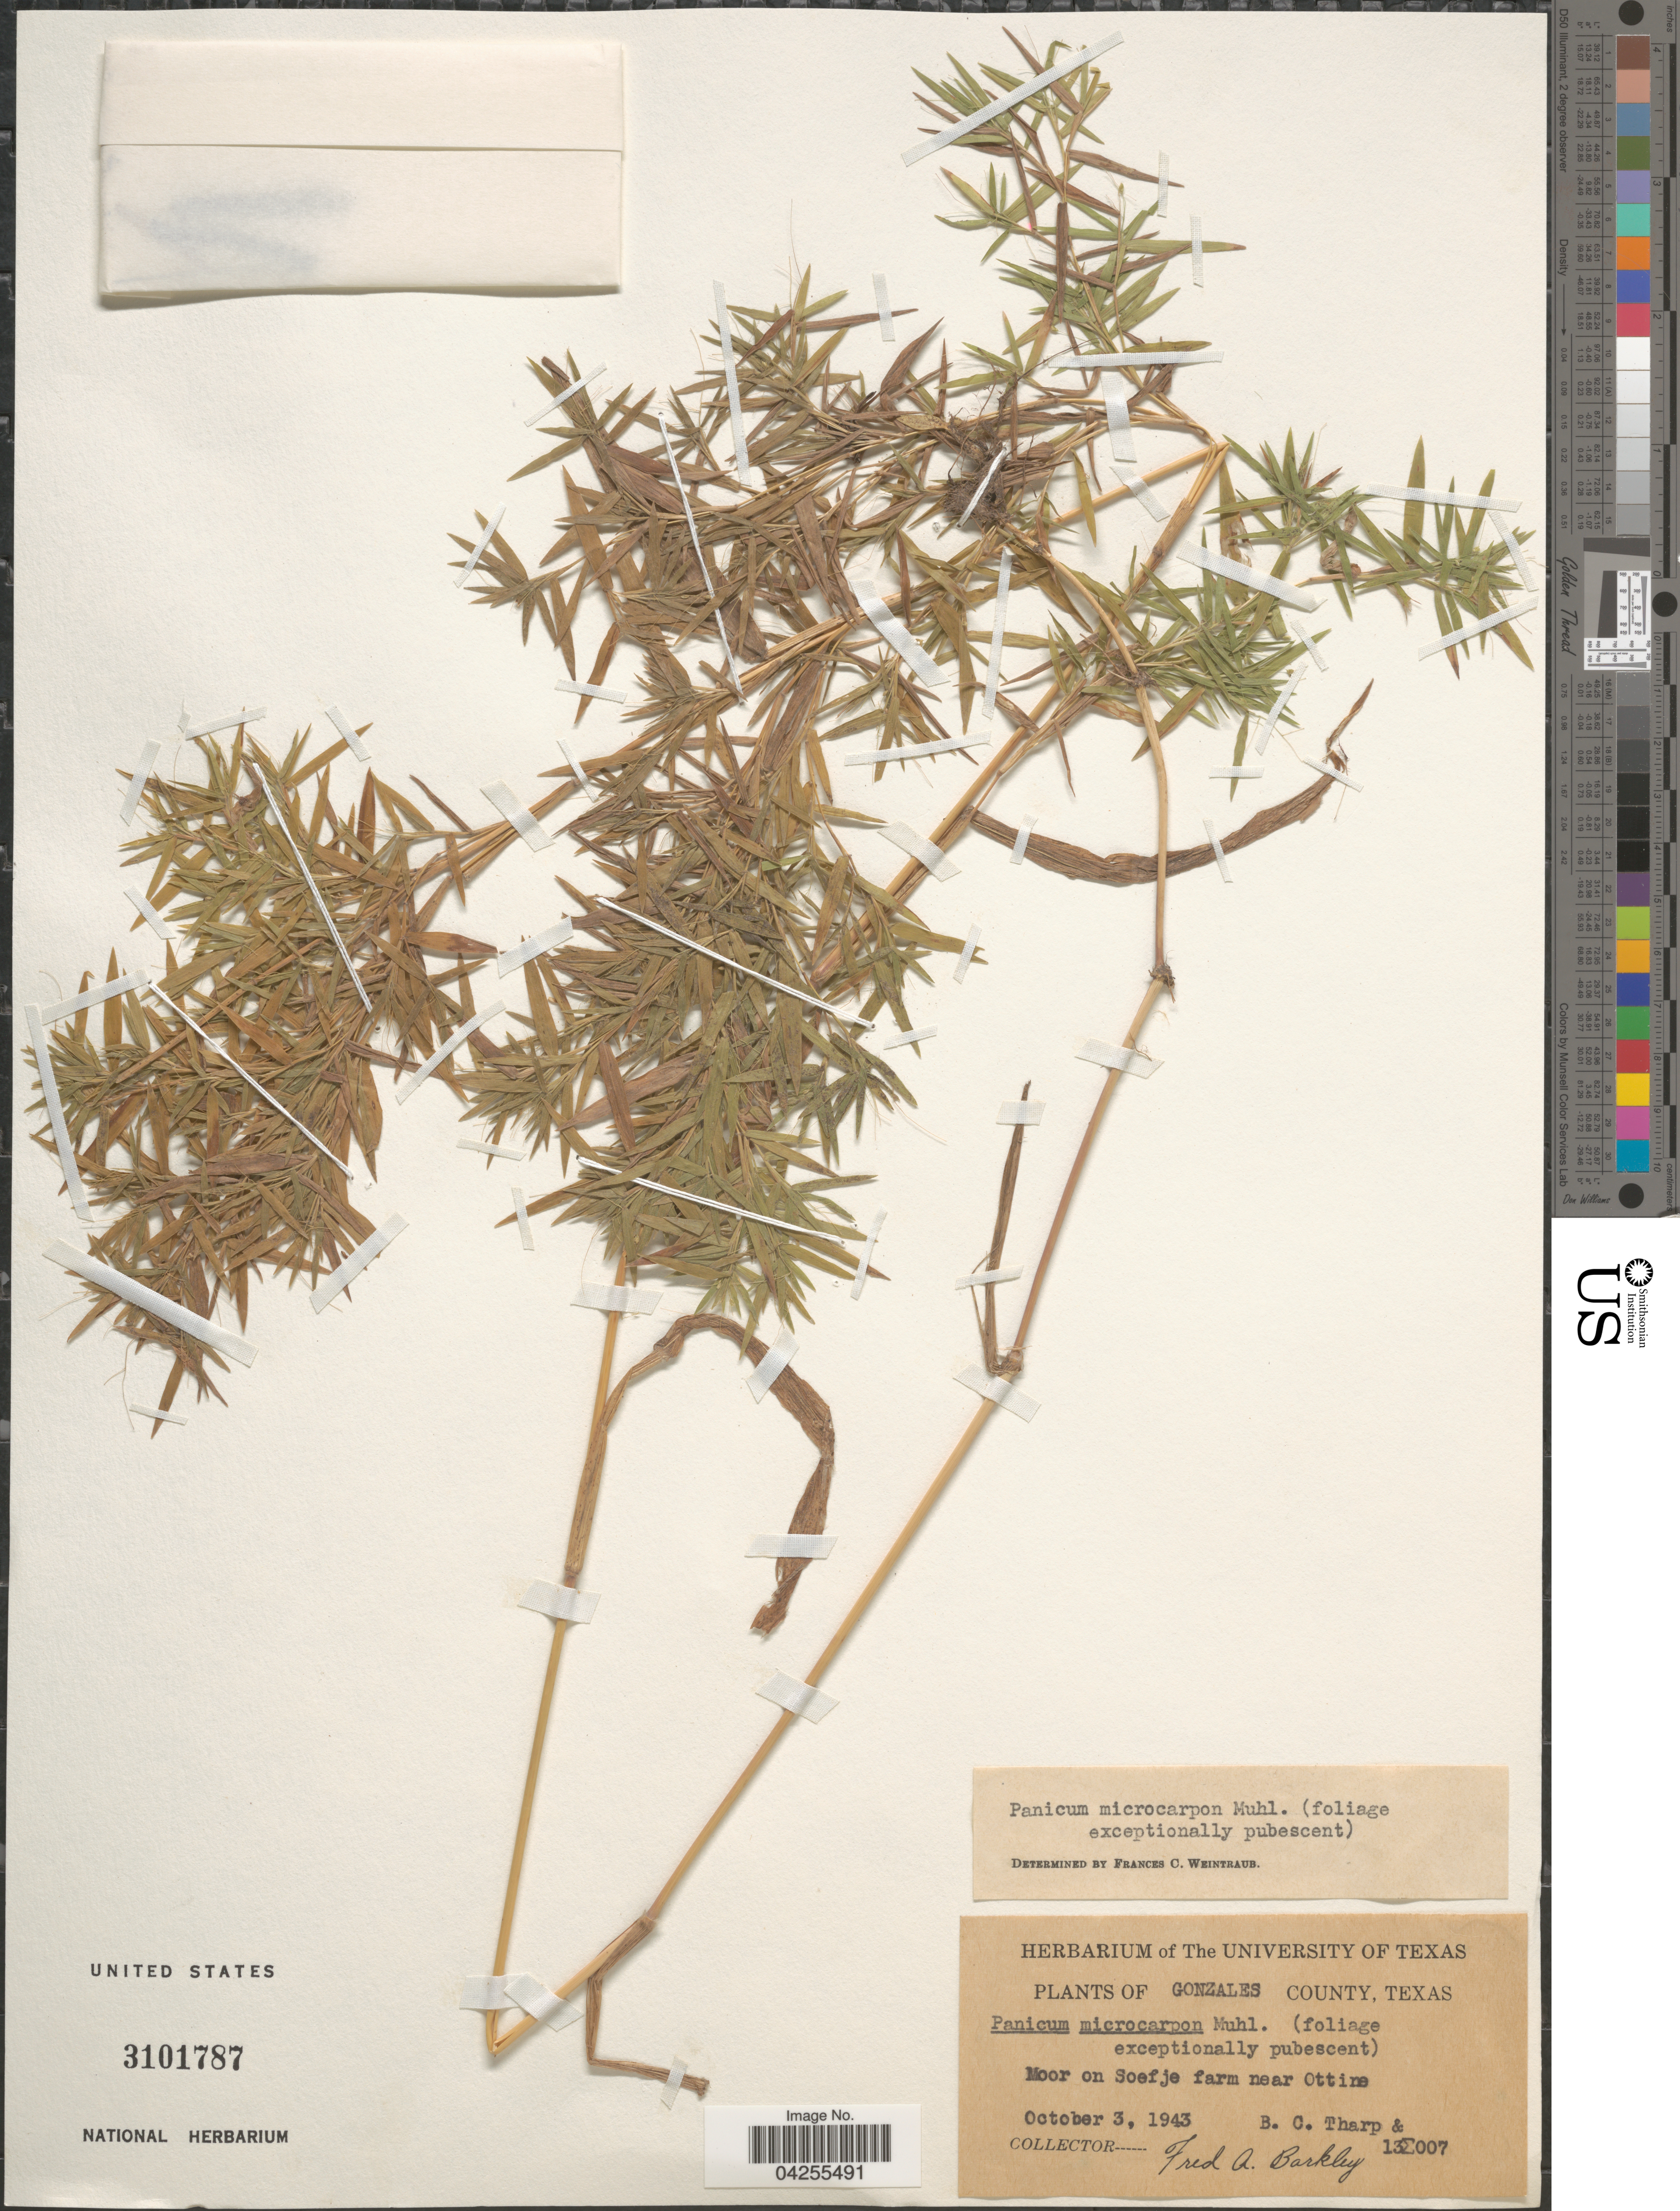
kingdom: Plantae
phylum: Tracheophyta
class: Liliopsida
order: Poales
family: Poaceae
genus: Dichanthelium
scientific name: Dichanthelium dichotomum var. dichotomum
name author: (L.) Gould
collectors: B. C. Tharp & F. A. Barkley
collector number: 13007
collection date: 1943-10-03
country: United States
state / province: Texas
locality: Gonzales County. Moor on Soefje farm near Ottine.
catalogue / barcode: US 3101787